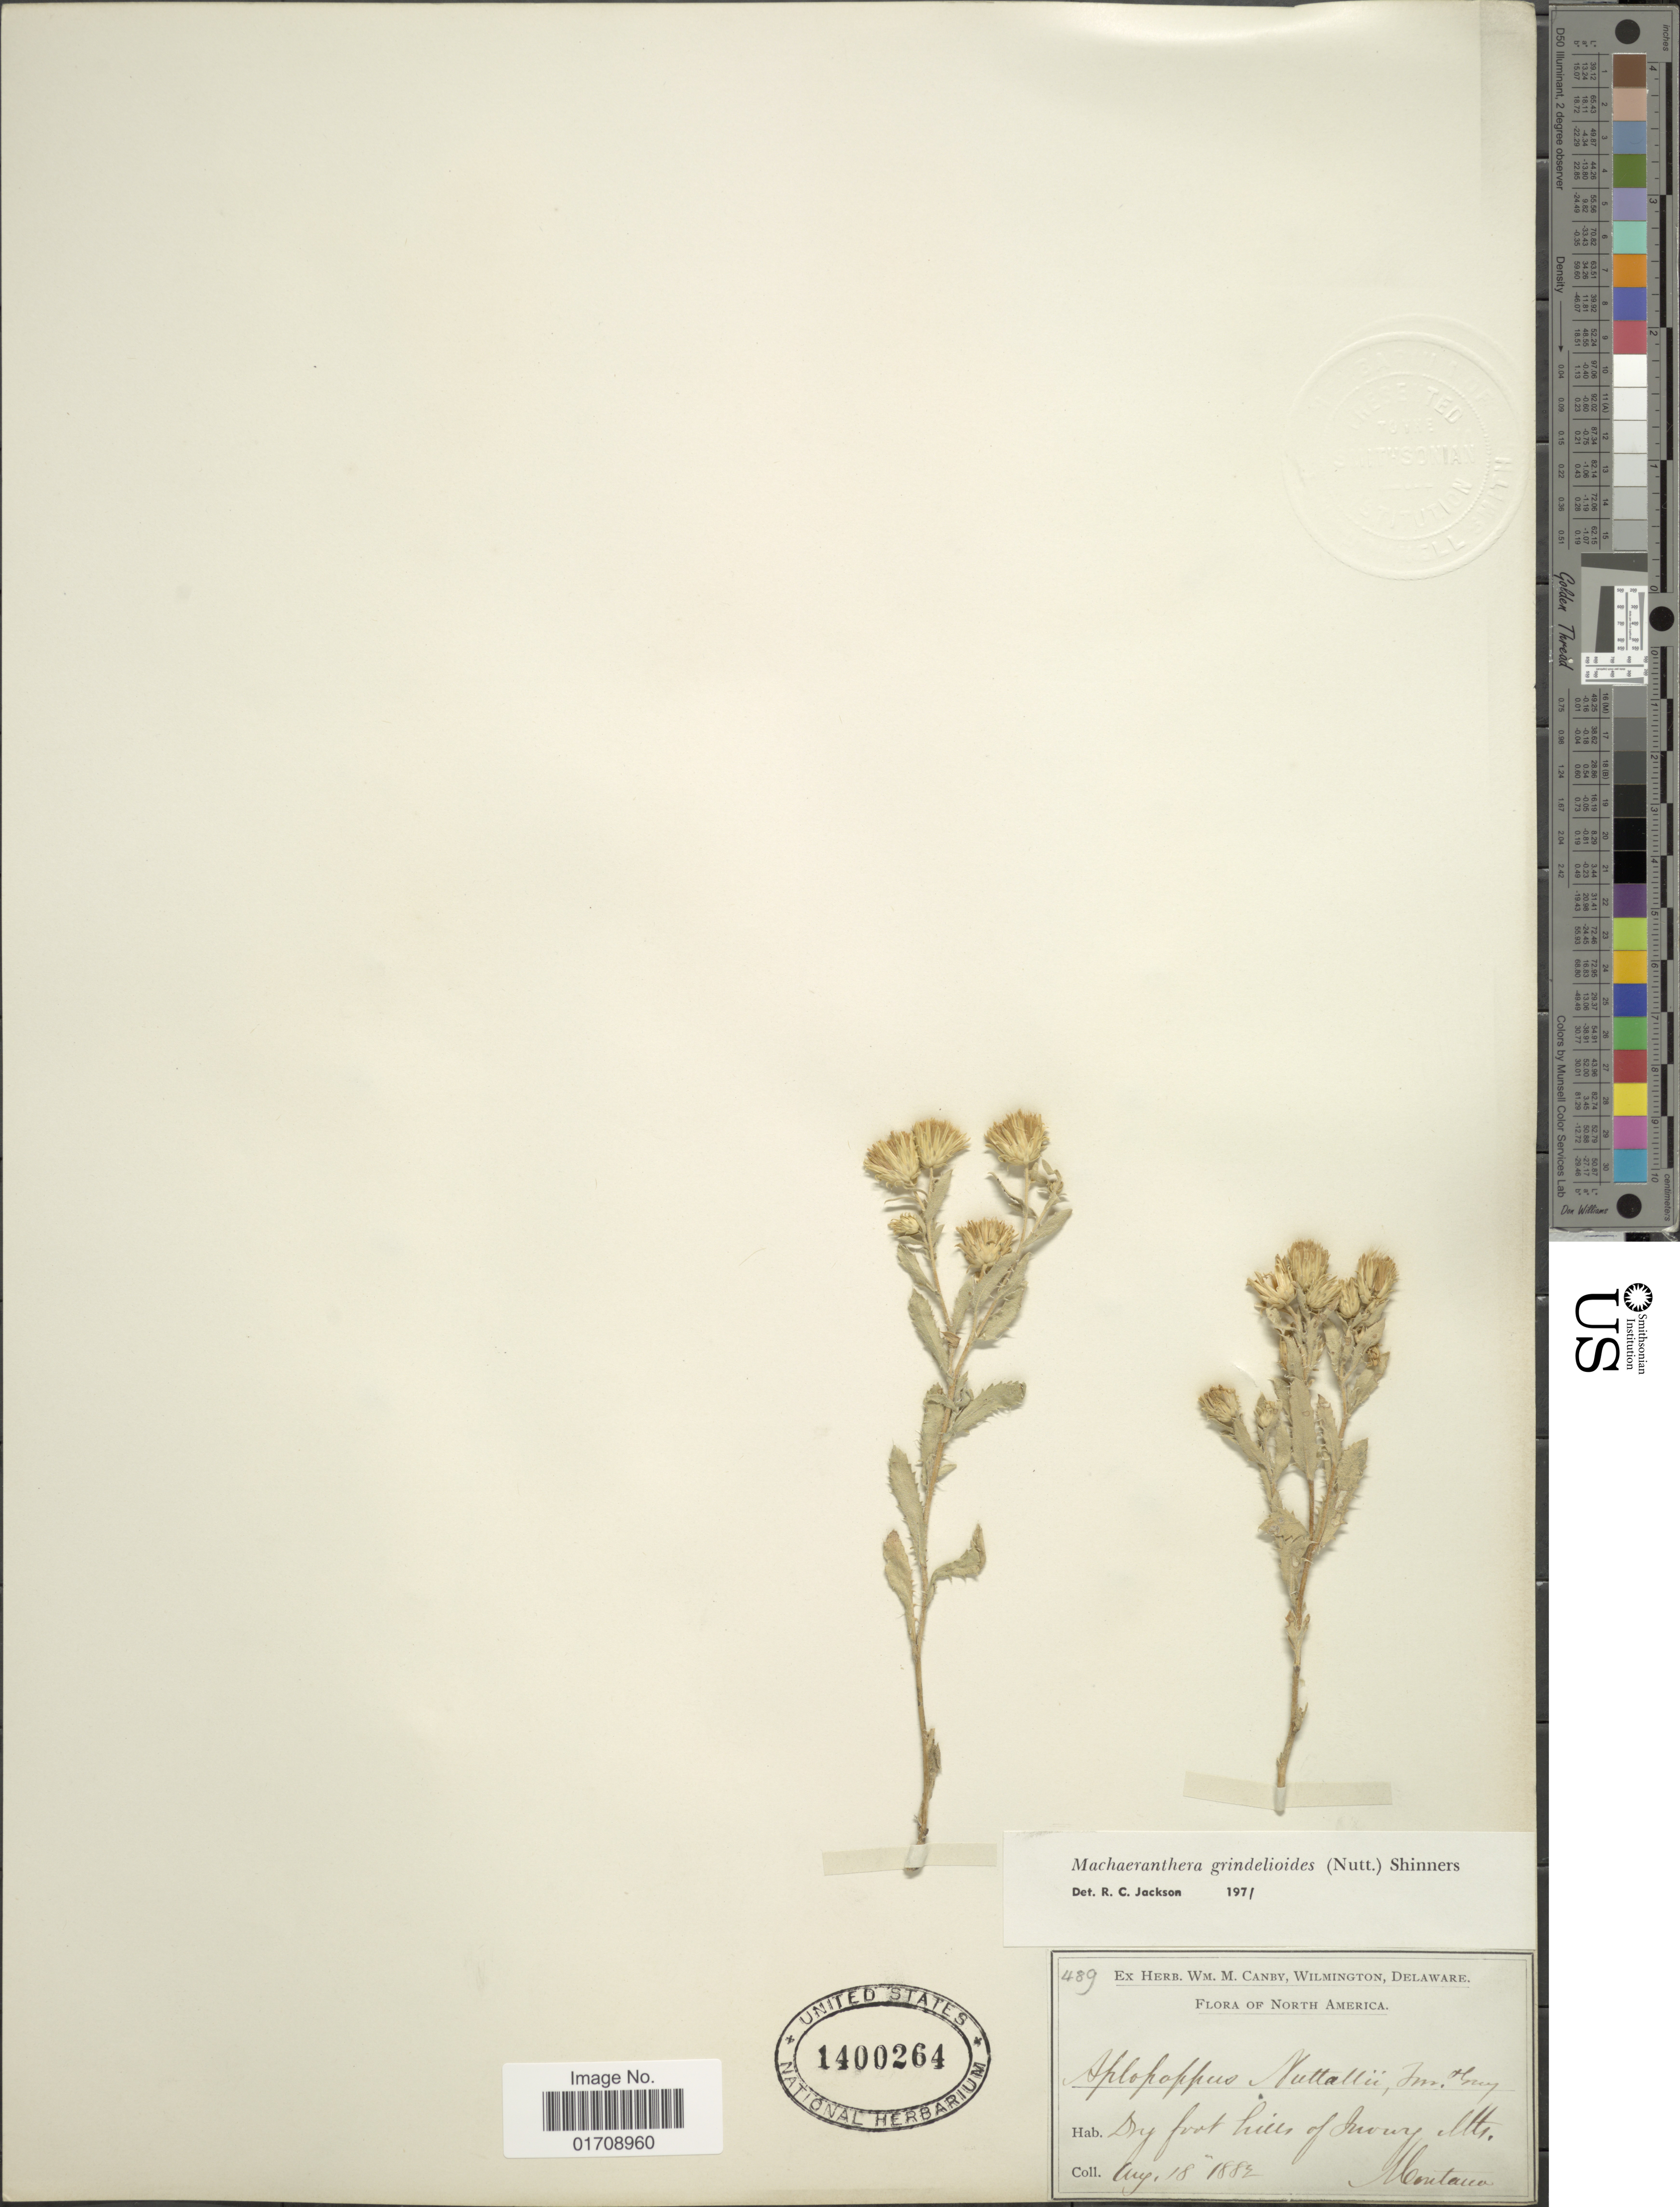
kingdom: Plantae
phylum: Tracheophyta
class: Magnoliopsida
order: Asterales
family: Asteraceae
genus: Machaeranthera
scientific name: Machaeranthera grindelioides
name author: (Nutt.) Shinners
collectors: ex herb. W.M. Canby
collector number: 489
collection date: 1882-08-18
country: United States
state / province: Montana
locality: North America, Dry foot hills of Snowy Mts.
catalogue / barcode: US 1400264